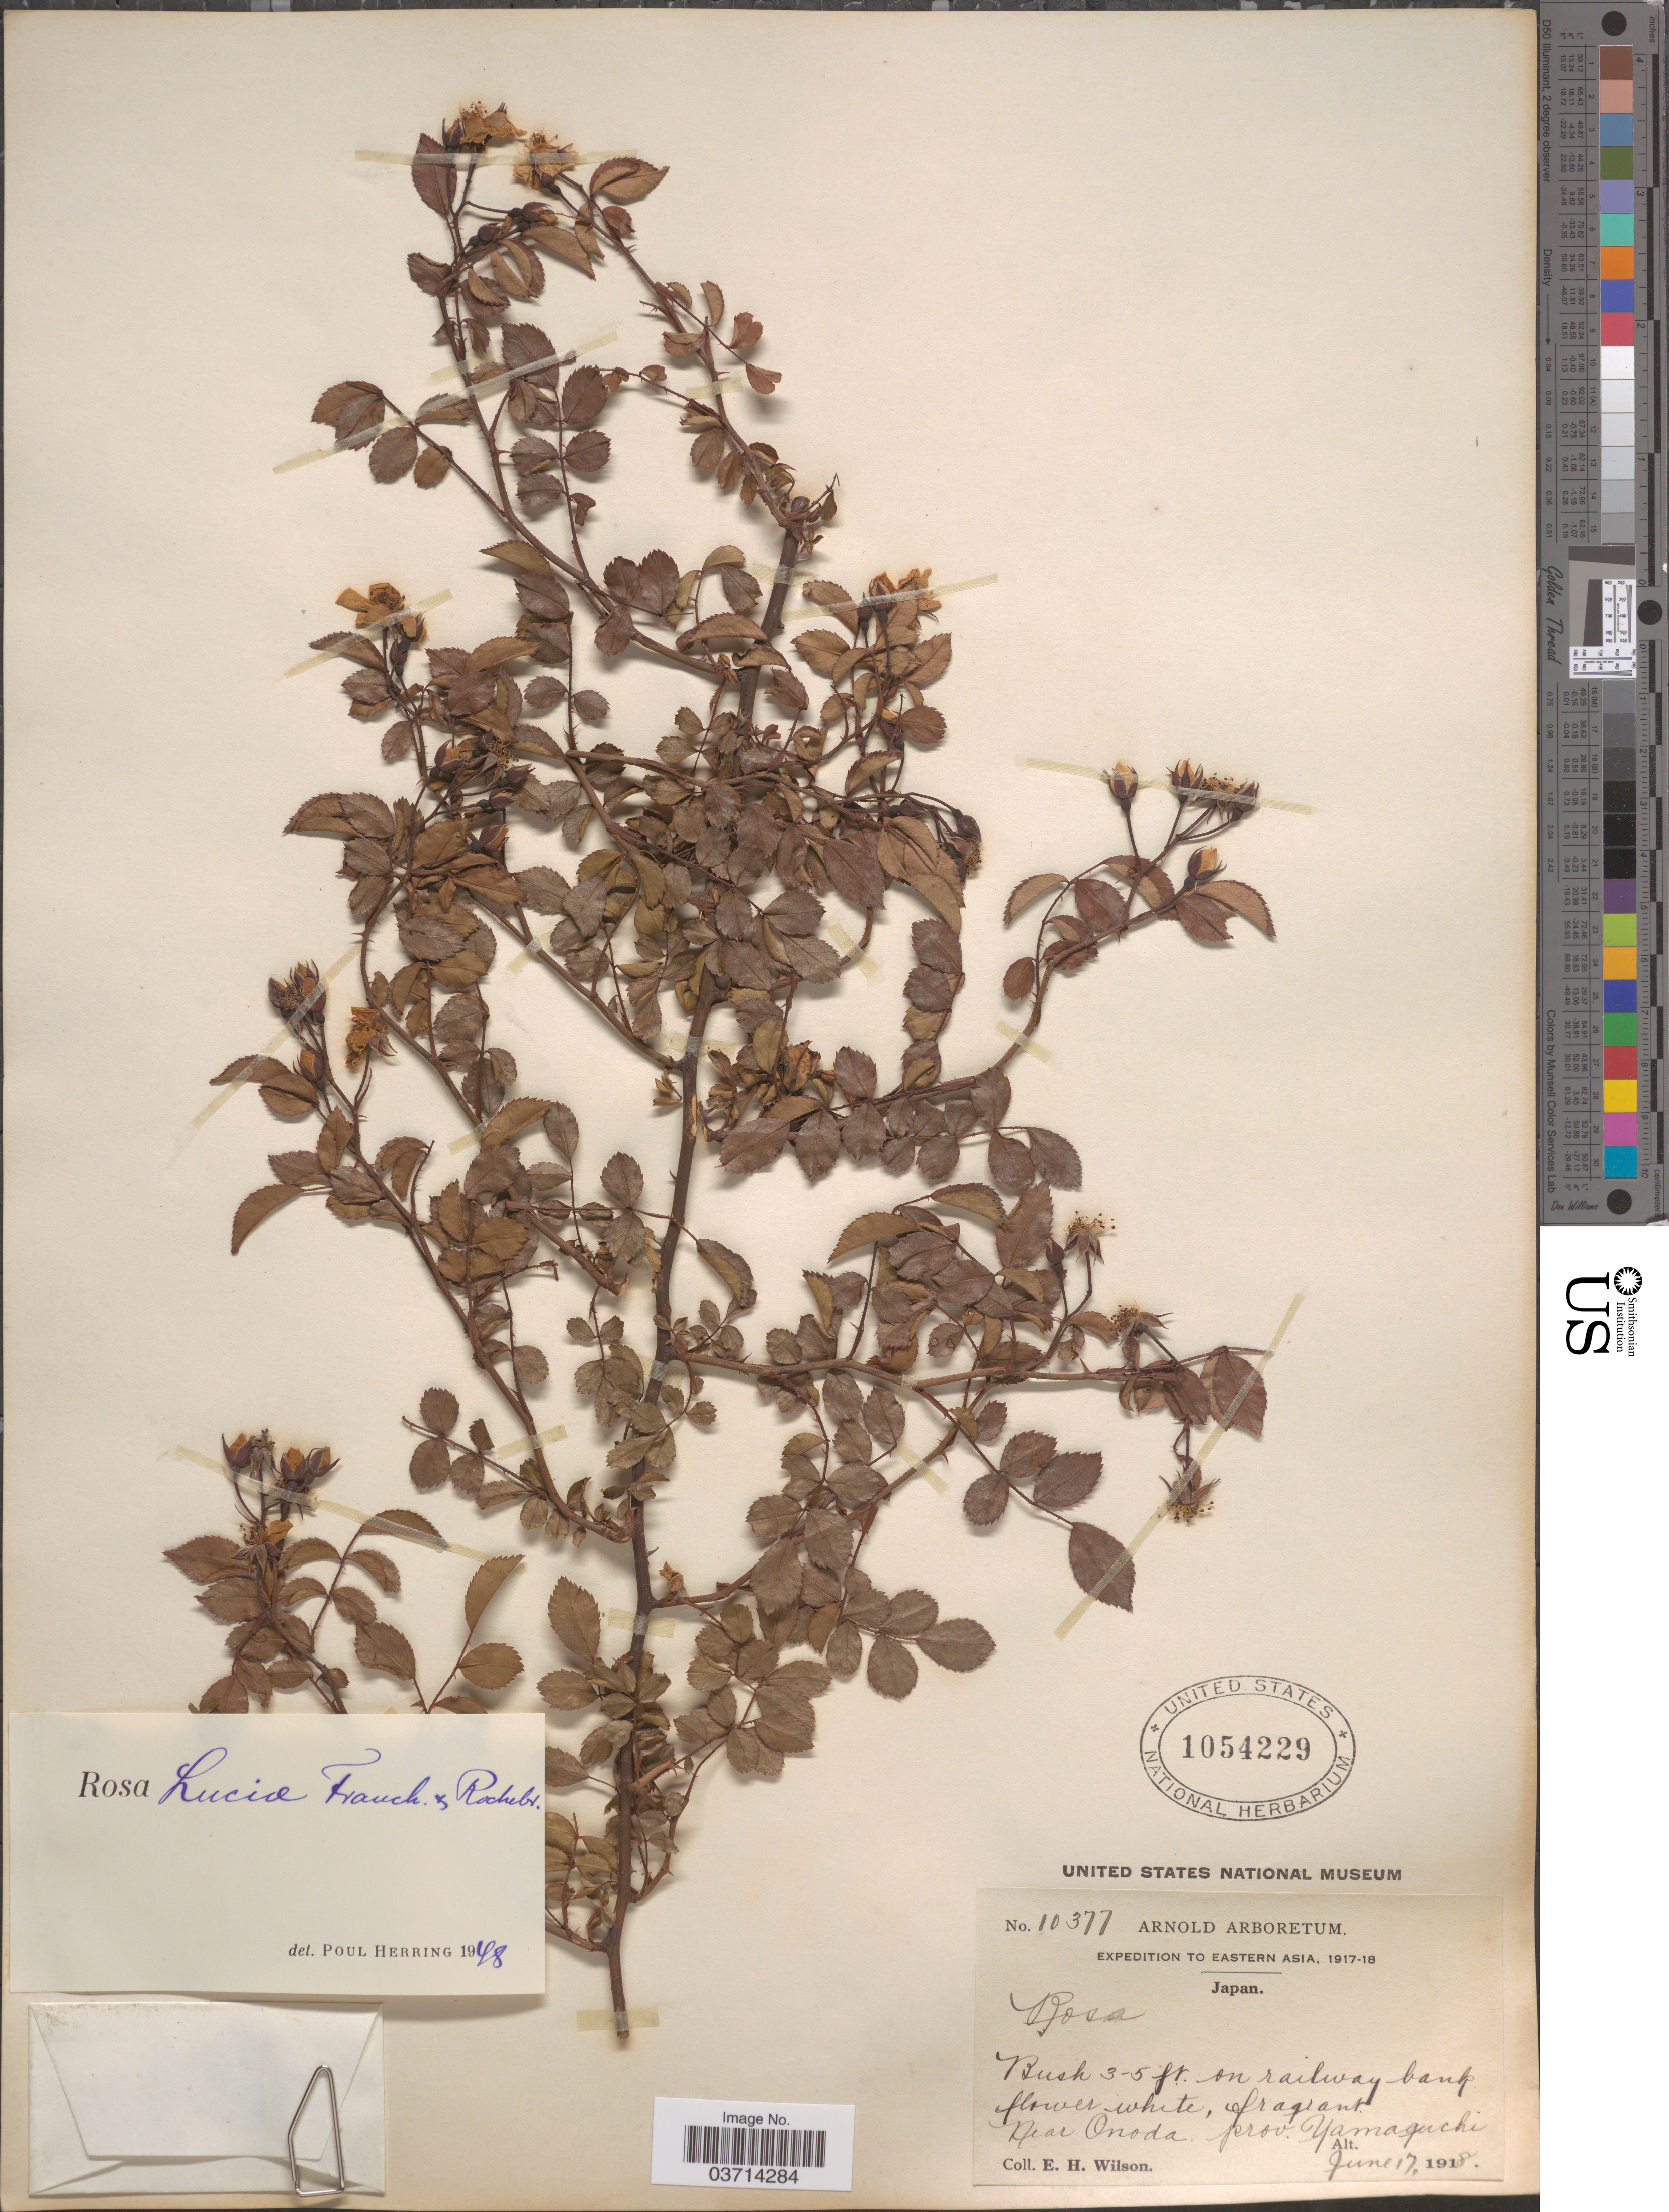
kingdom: Plantae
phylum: Tracheophyta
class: Magnoliopsida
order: Rosales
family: Rosaceae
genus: Rosa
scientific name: Rosa luciae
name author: Franch. & Rochebr.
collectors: E. Wilson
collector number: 10377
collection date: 1918-06-17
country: Japan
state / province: Yamaguti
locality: Eastern Asia. Near Onoda. Prov. Yamaguchi.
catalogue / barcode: US 1054229